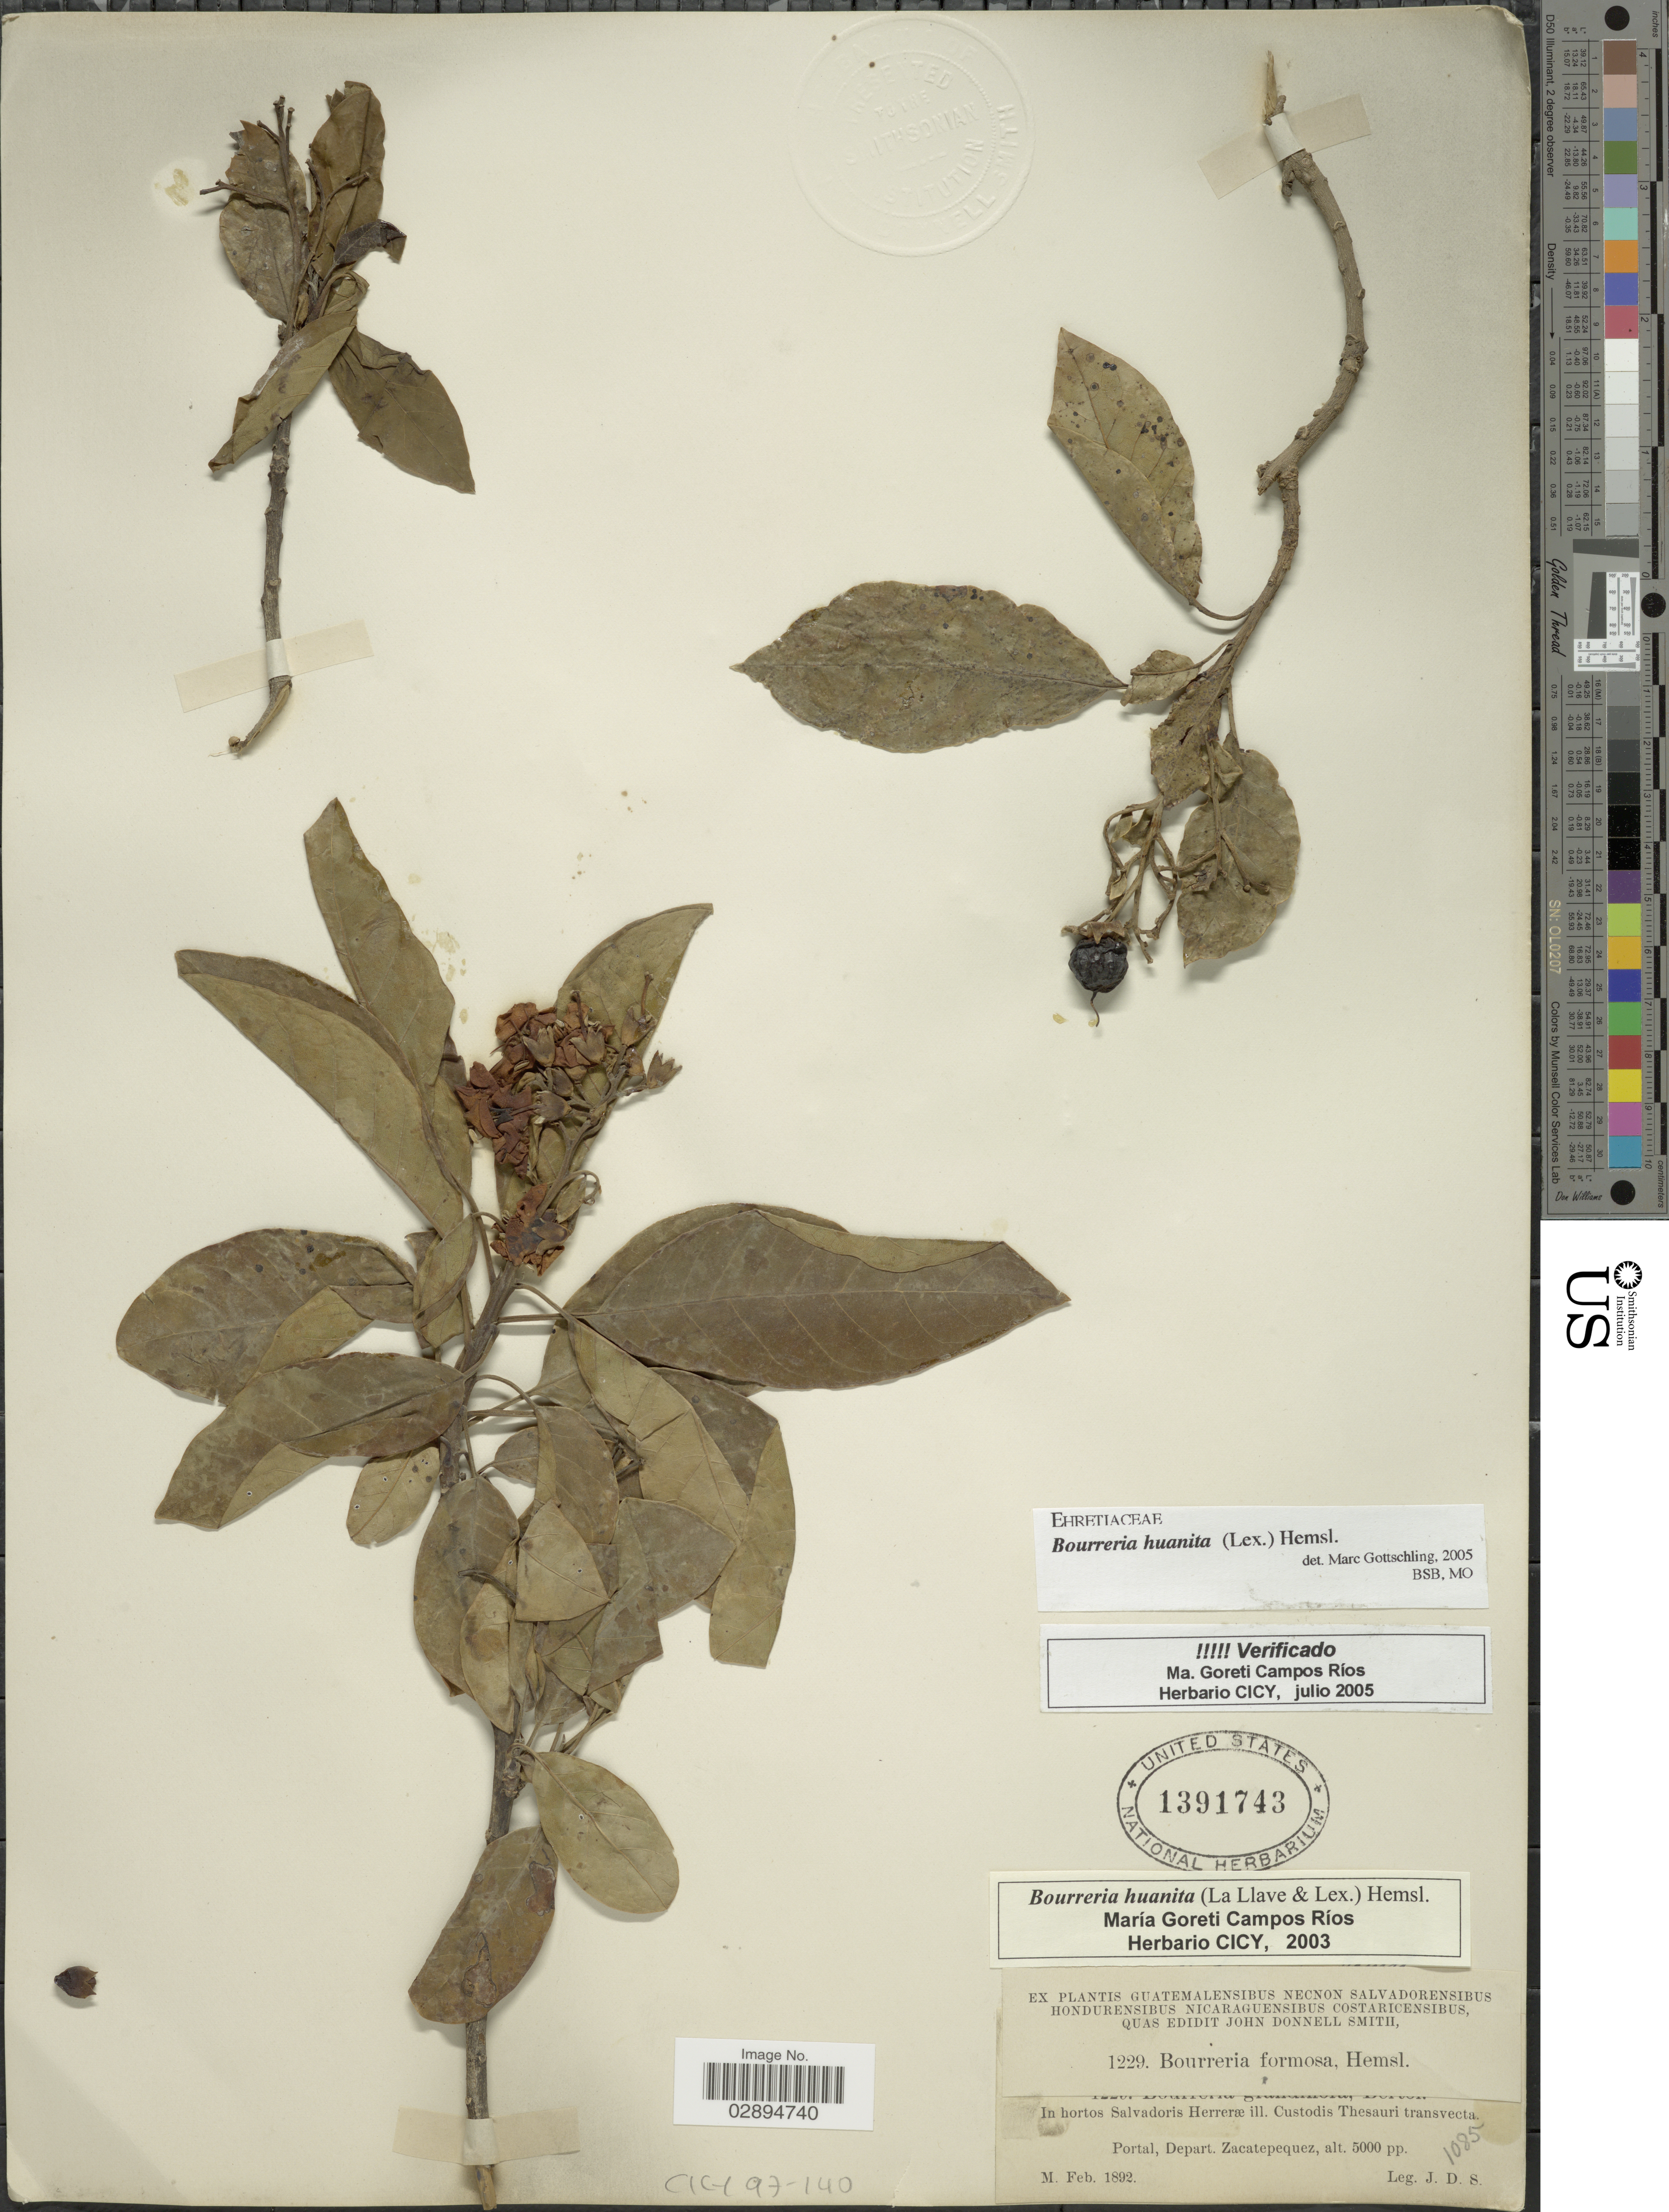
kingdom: Plantae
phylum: Tracheophyta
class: Magnoliopsida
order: Boraginales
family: Ehretiaceae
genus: Bourreria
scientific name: Bourreria huanita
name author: (Lex.) Hemsl.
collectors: J. Donnell Smith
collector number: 1085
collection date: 1892-02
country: Guatemala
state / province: Sacatepéquez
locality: Portal, Depart. Zacatepequez.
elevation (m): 1524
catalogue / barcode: US 1391743